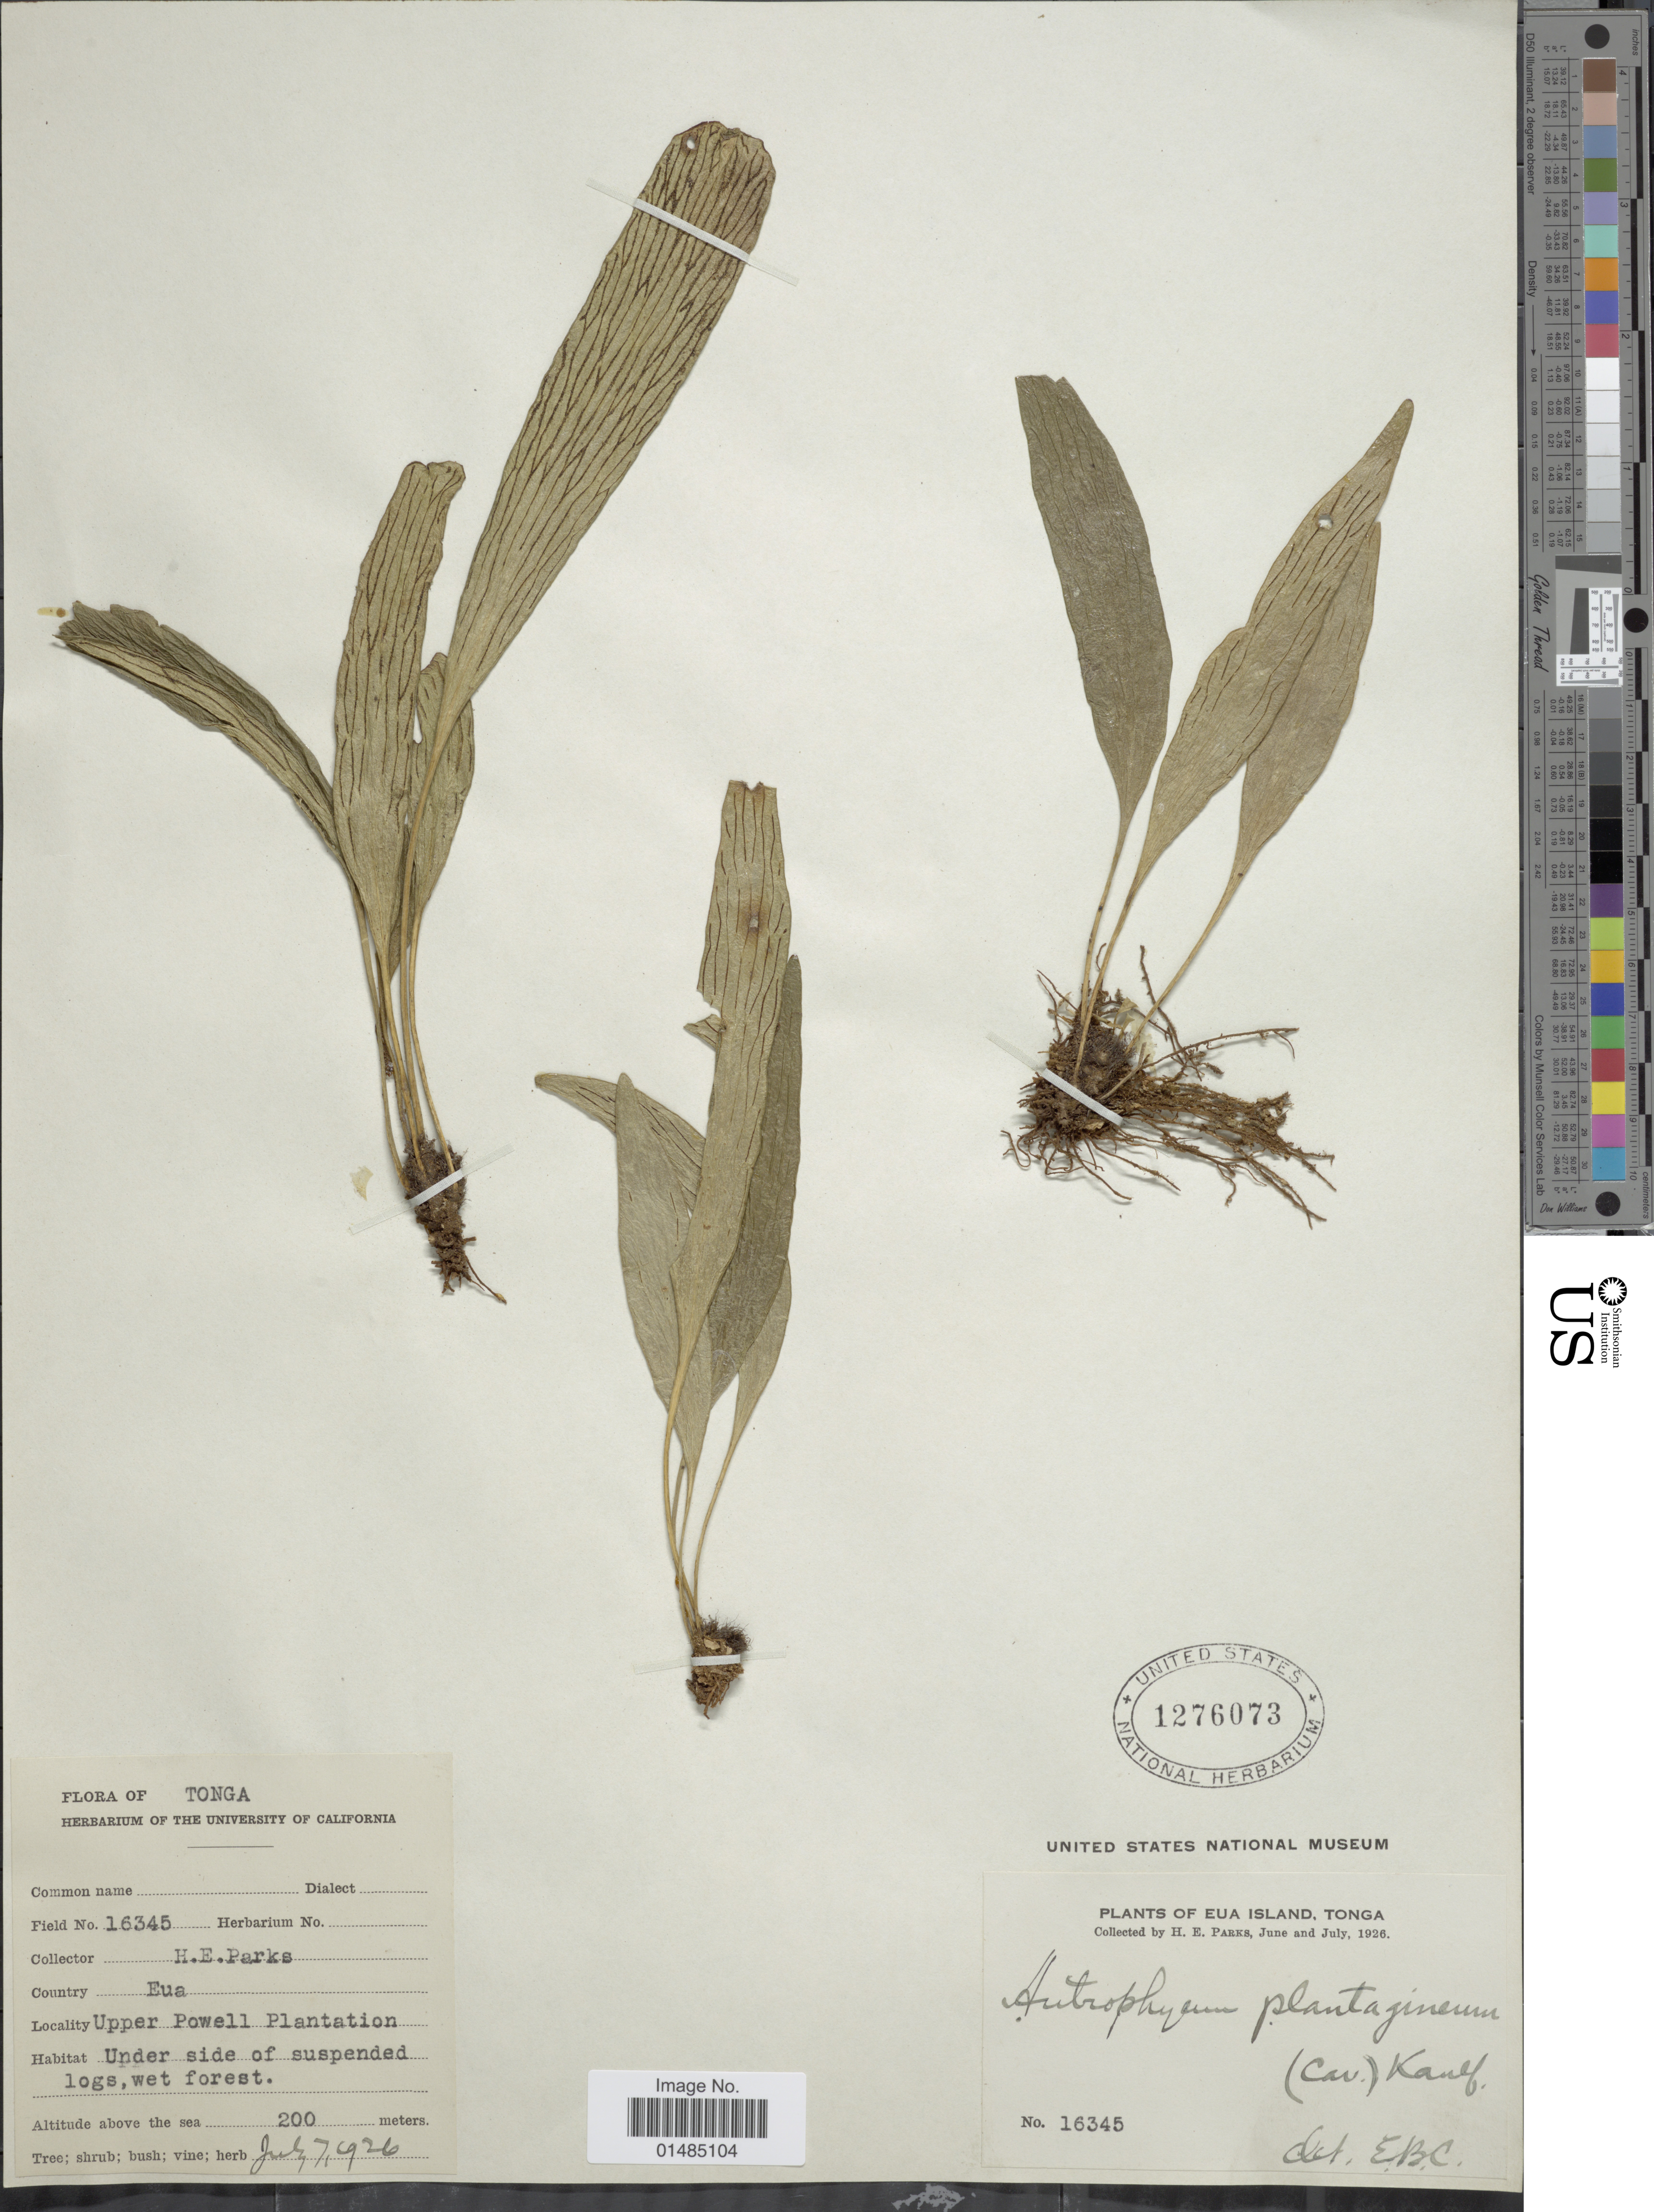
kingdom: Plantae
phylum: Tracheophyta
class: Polypodiopsida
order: Polypodiales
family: Pteridaceae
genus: Antrophyum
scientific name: Antrophyum plantagineum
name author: (Cav.) Kaulf.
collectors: H. E. Parks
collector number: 16345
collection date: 1926-07-07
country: Tonga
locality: Eua Island, Tonga, Upper Powell Plantation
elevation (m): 200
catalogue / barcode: US 1276073